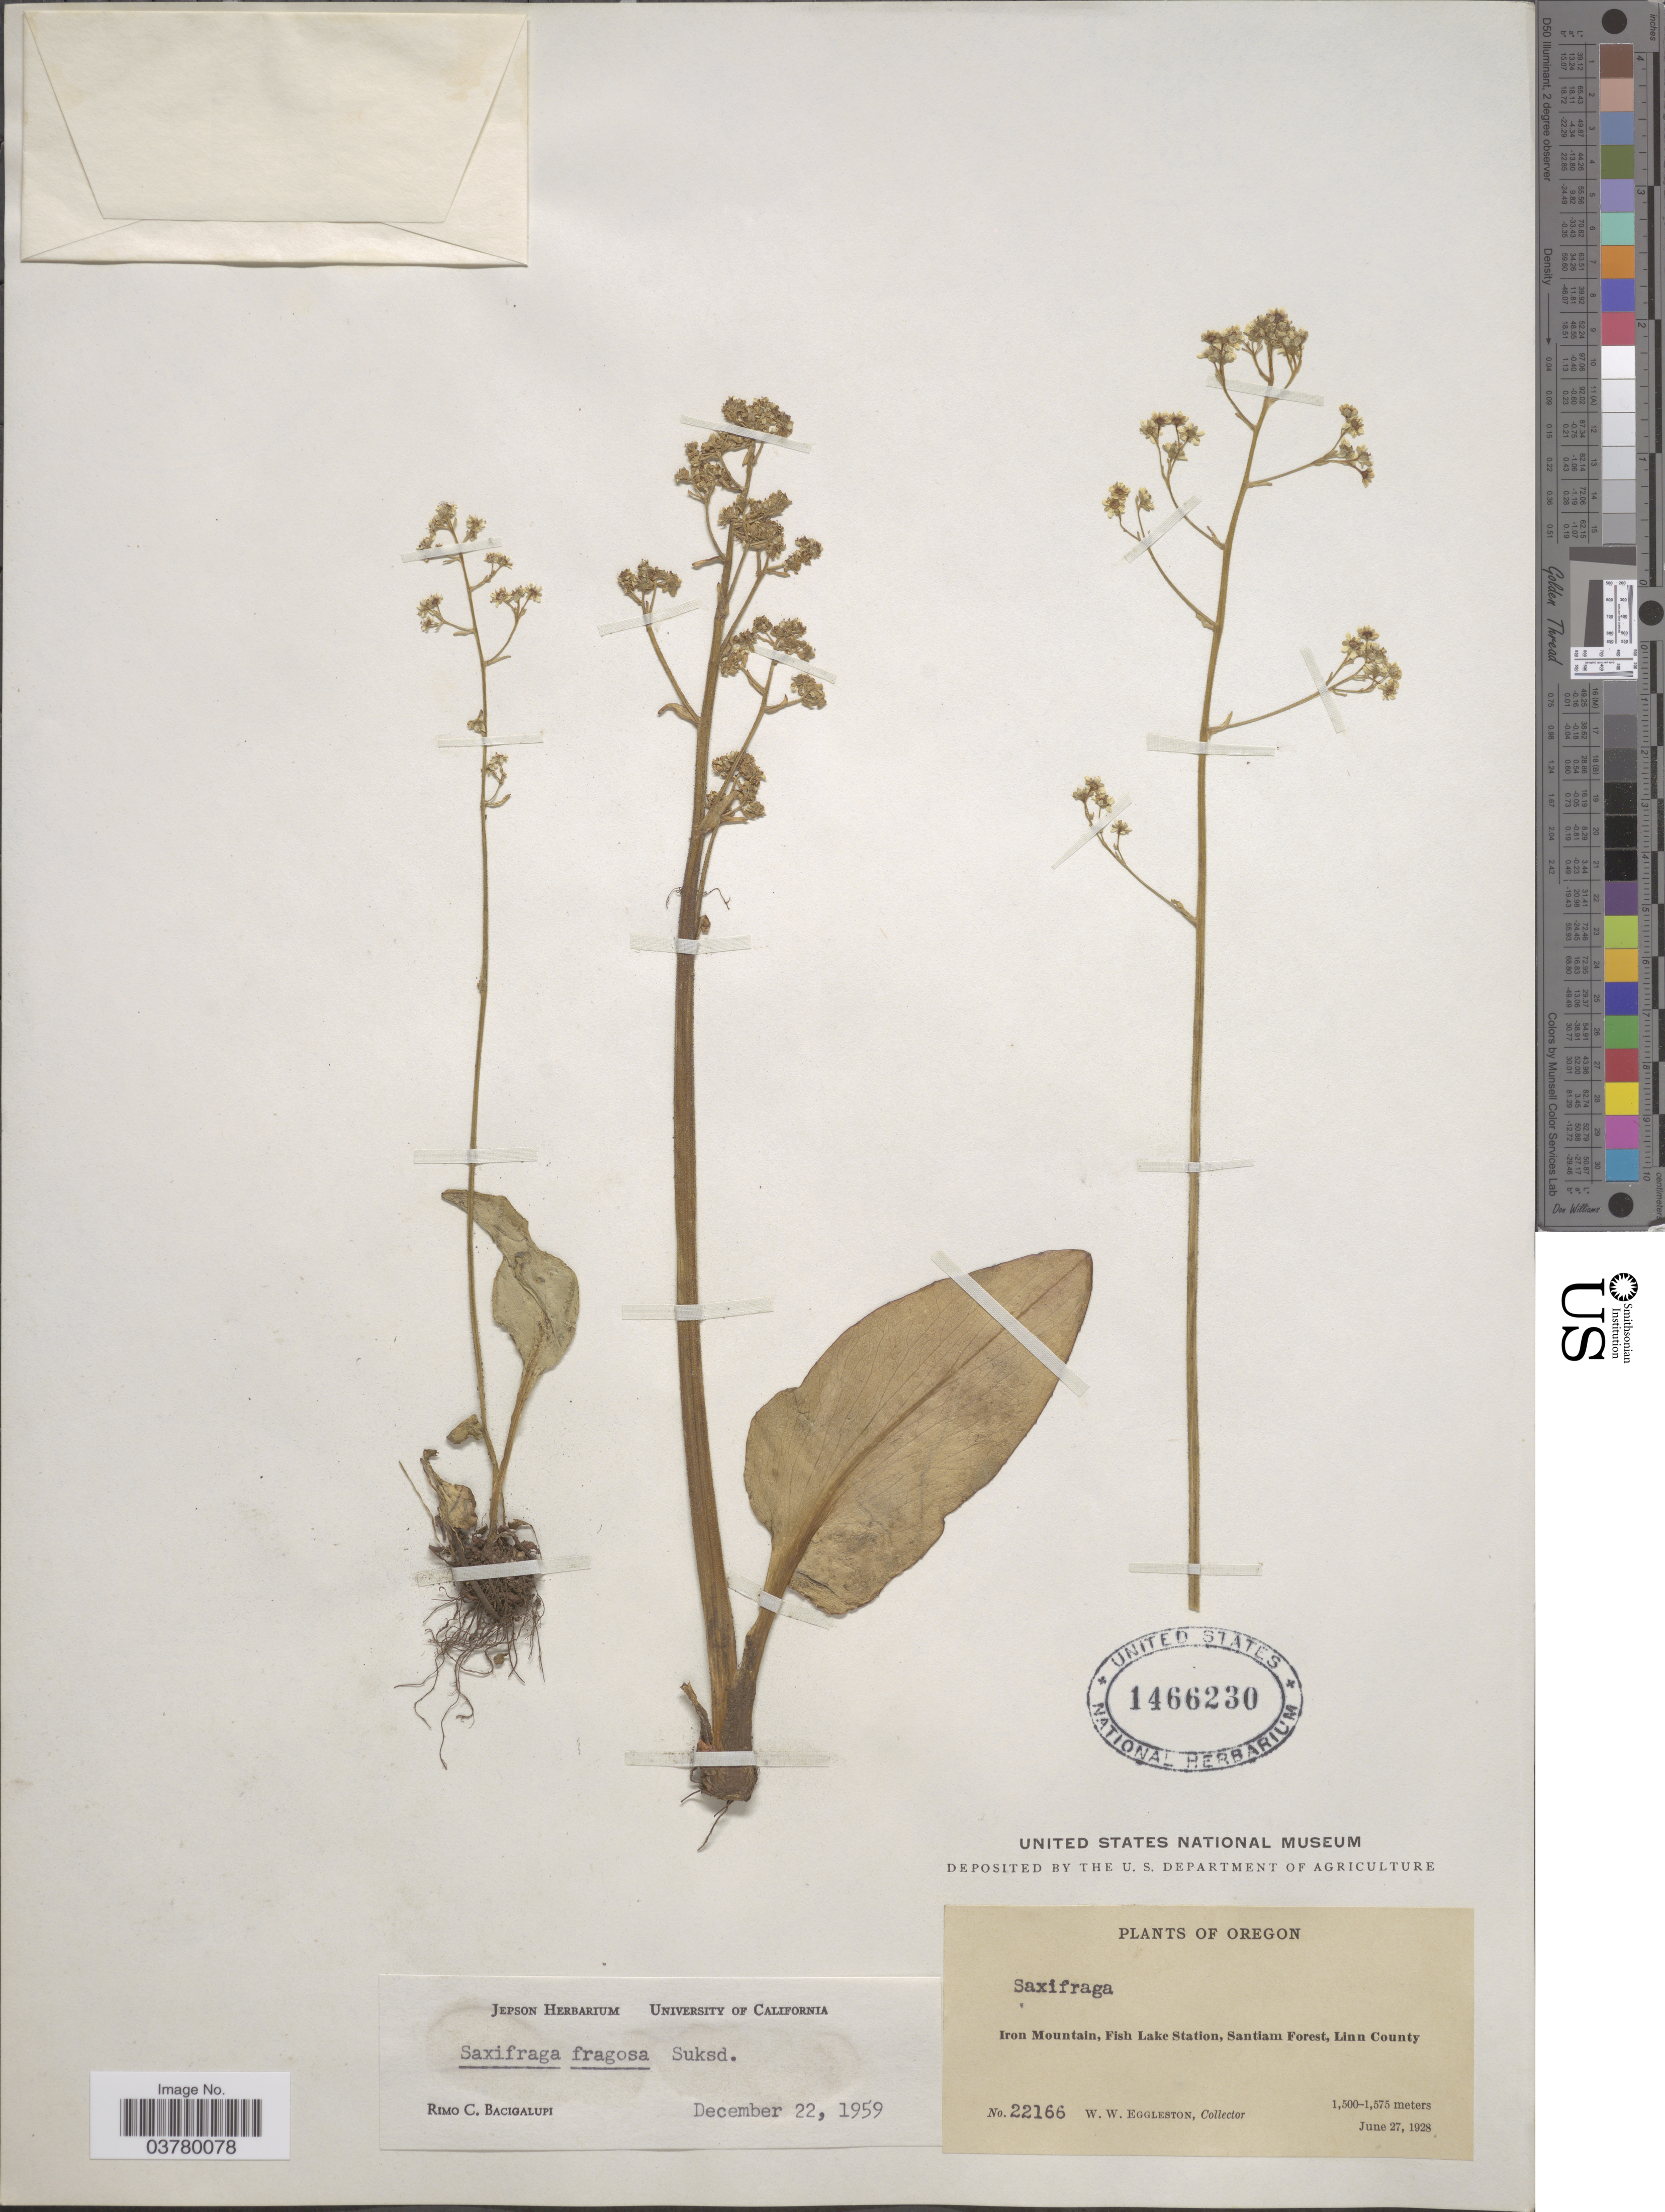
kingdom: Plantae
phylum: Tracheophyta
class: Magnoliopsida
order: Saxifragales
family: Saxifragaceae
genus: Micranthes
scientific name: Micranthes fragosa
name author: (Suksd. ex Small) Small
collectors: W. W. Eggleston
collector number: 22166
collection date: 1928-06-27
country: United States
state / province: Oregon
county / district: Linn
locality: Iron Mountain, Fish Lake Station, Santiam Forest, Linn County.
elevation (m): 1500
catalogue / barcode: US 1466230